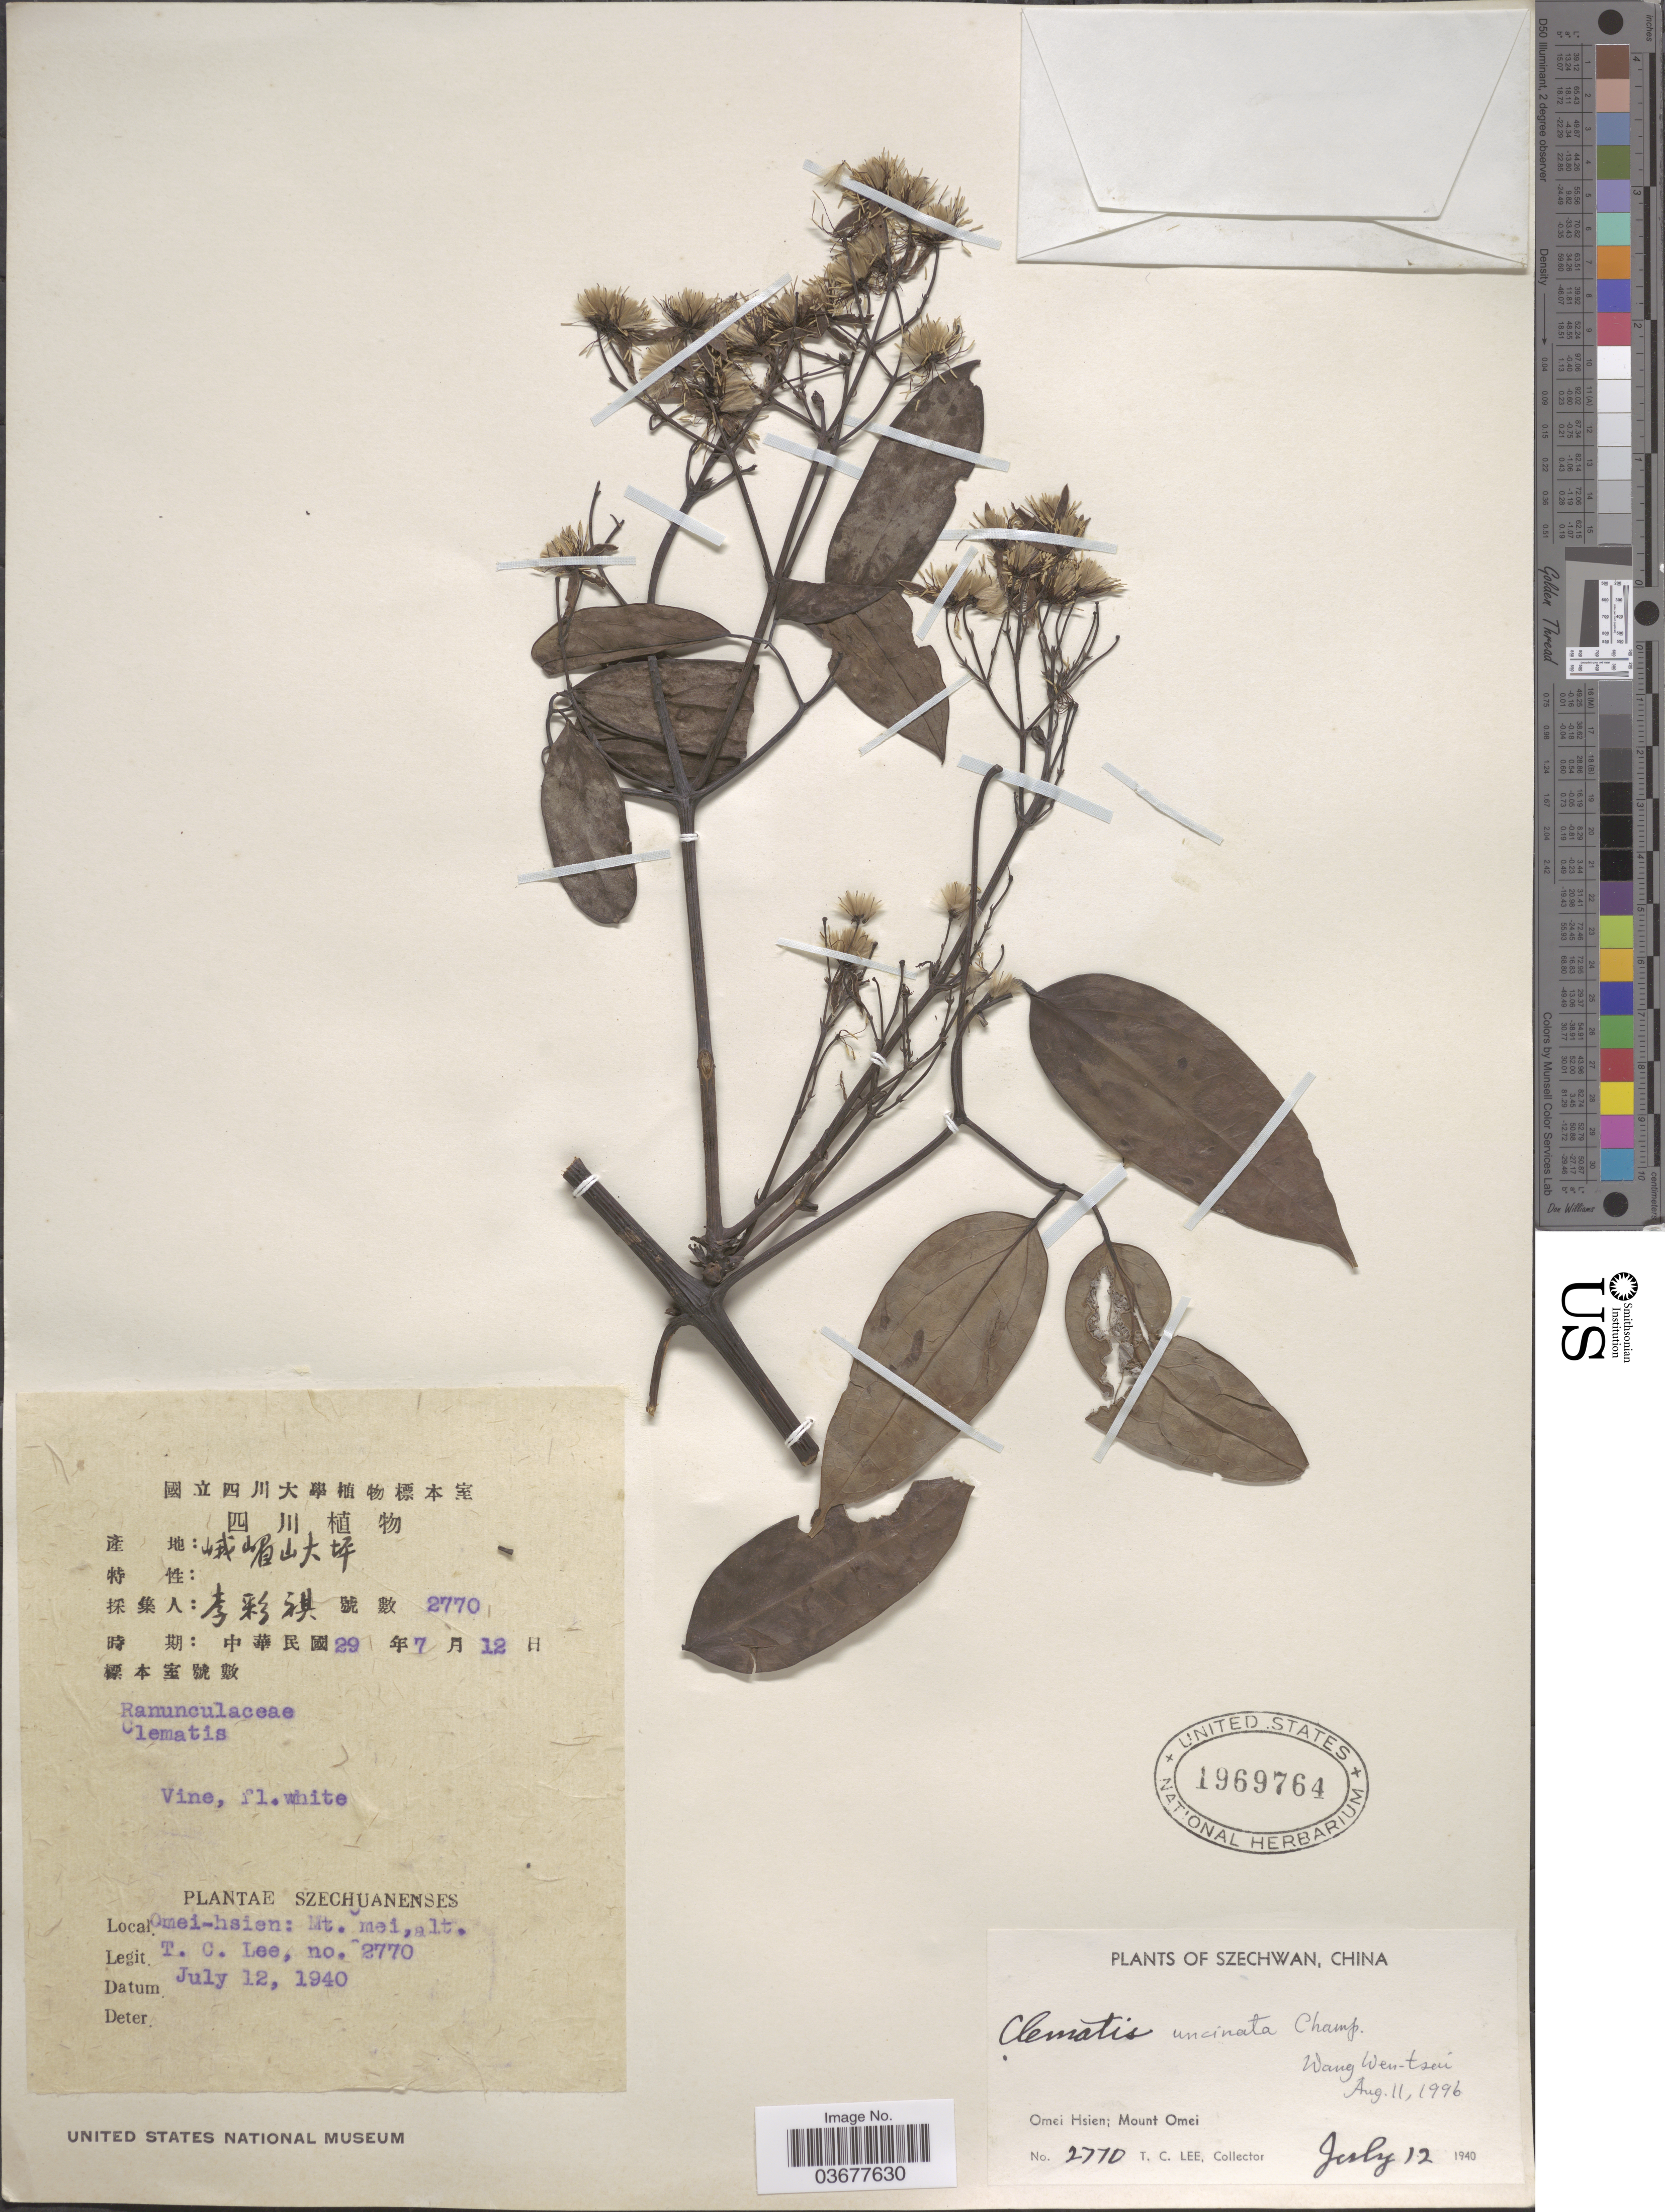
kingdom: Plantae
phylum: Tracheophyta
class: Magnoliopsida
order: Ranunculales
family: Ranunculaceae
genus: Clematis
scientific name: Clematis uncinata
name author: Champ. ex Benth.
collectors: T. Lee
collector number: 2770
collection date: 1940-07-12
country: China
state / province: Sichuan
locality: Szechwan. Omei Hsien; Mount Omei.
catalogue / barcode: US 1969764